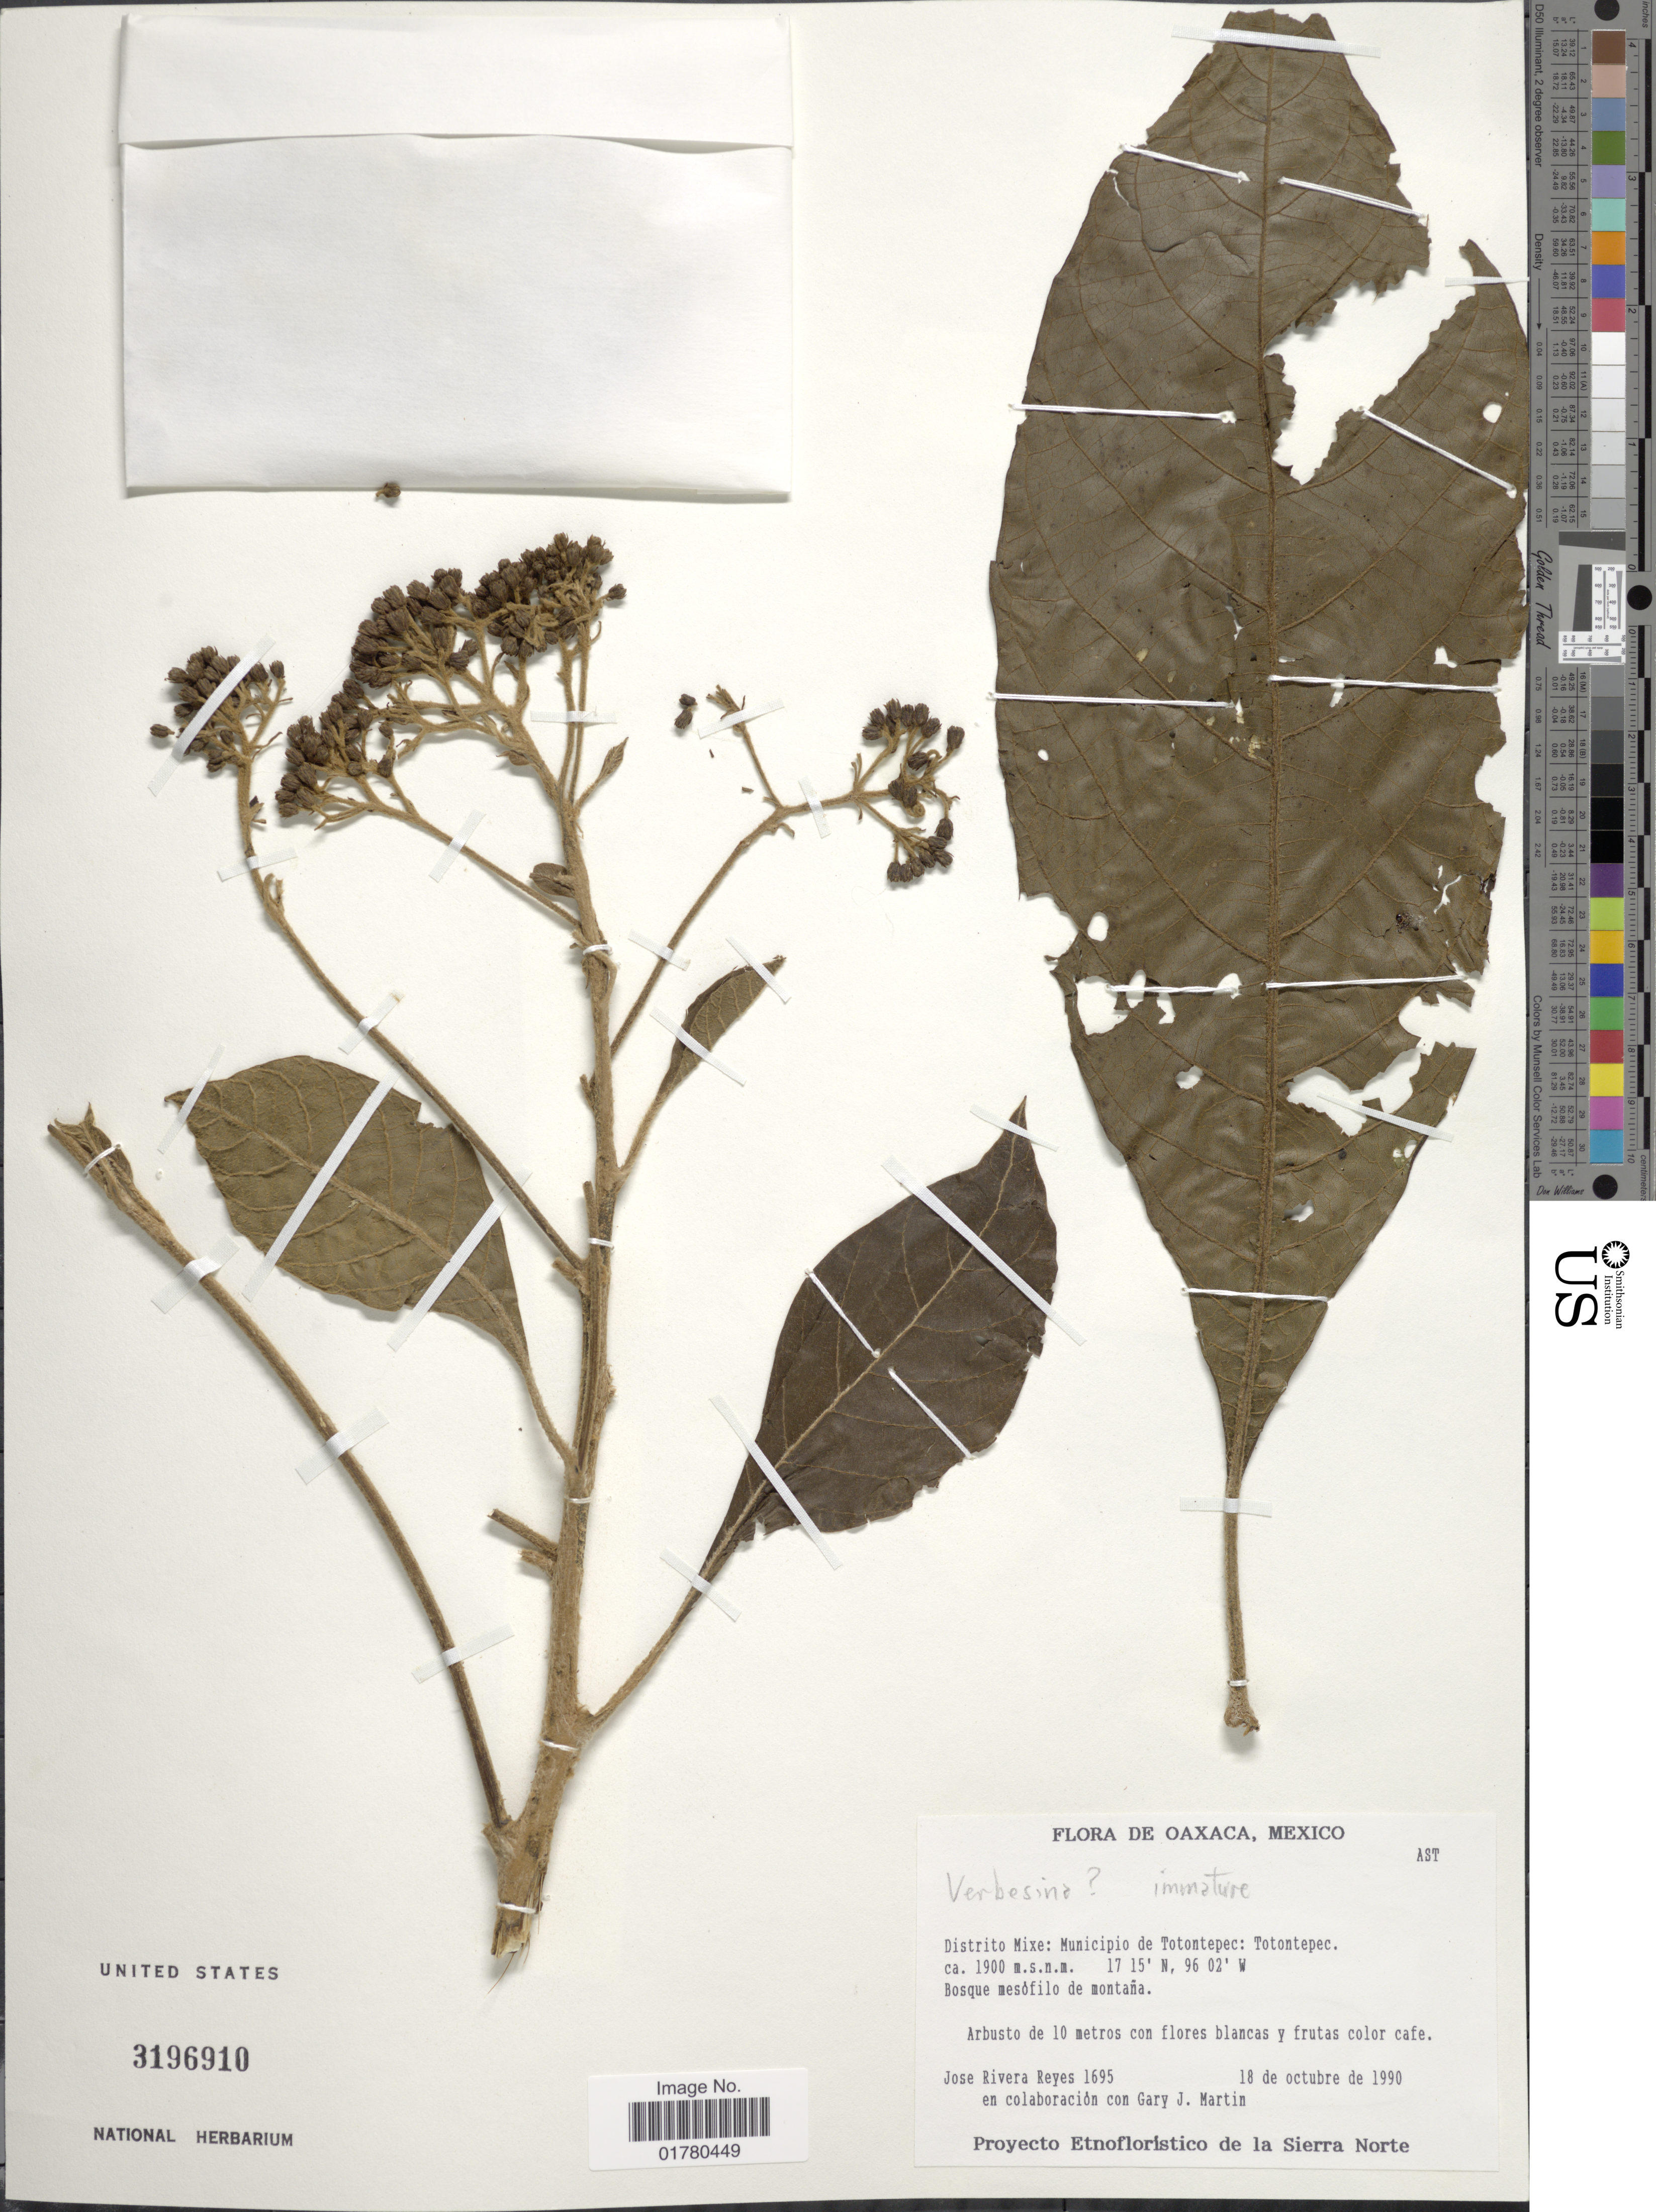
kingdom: Plantae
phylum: Tracheophyta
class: Magnoliopsida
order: Asterales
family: Asteraceae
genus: Verbesina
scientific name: Verbesina sp.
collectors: J. Reyes & G. J. Martin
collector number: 1695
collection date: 1990-10-18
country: Mexico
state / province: Oaxaca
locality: Distrito Mixe: Municipio de Totontepec: Totontepec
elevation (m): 1900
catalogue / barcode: US 3196910